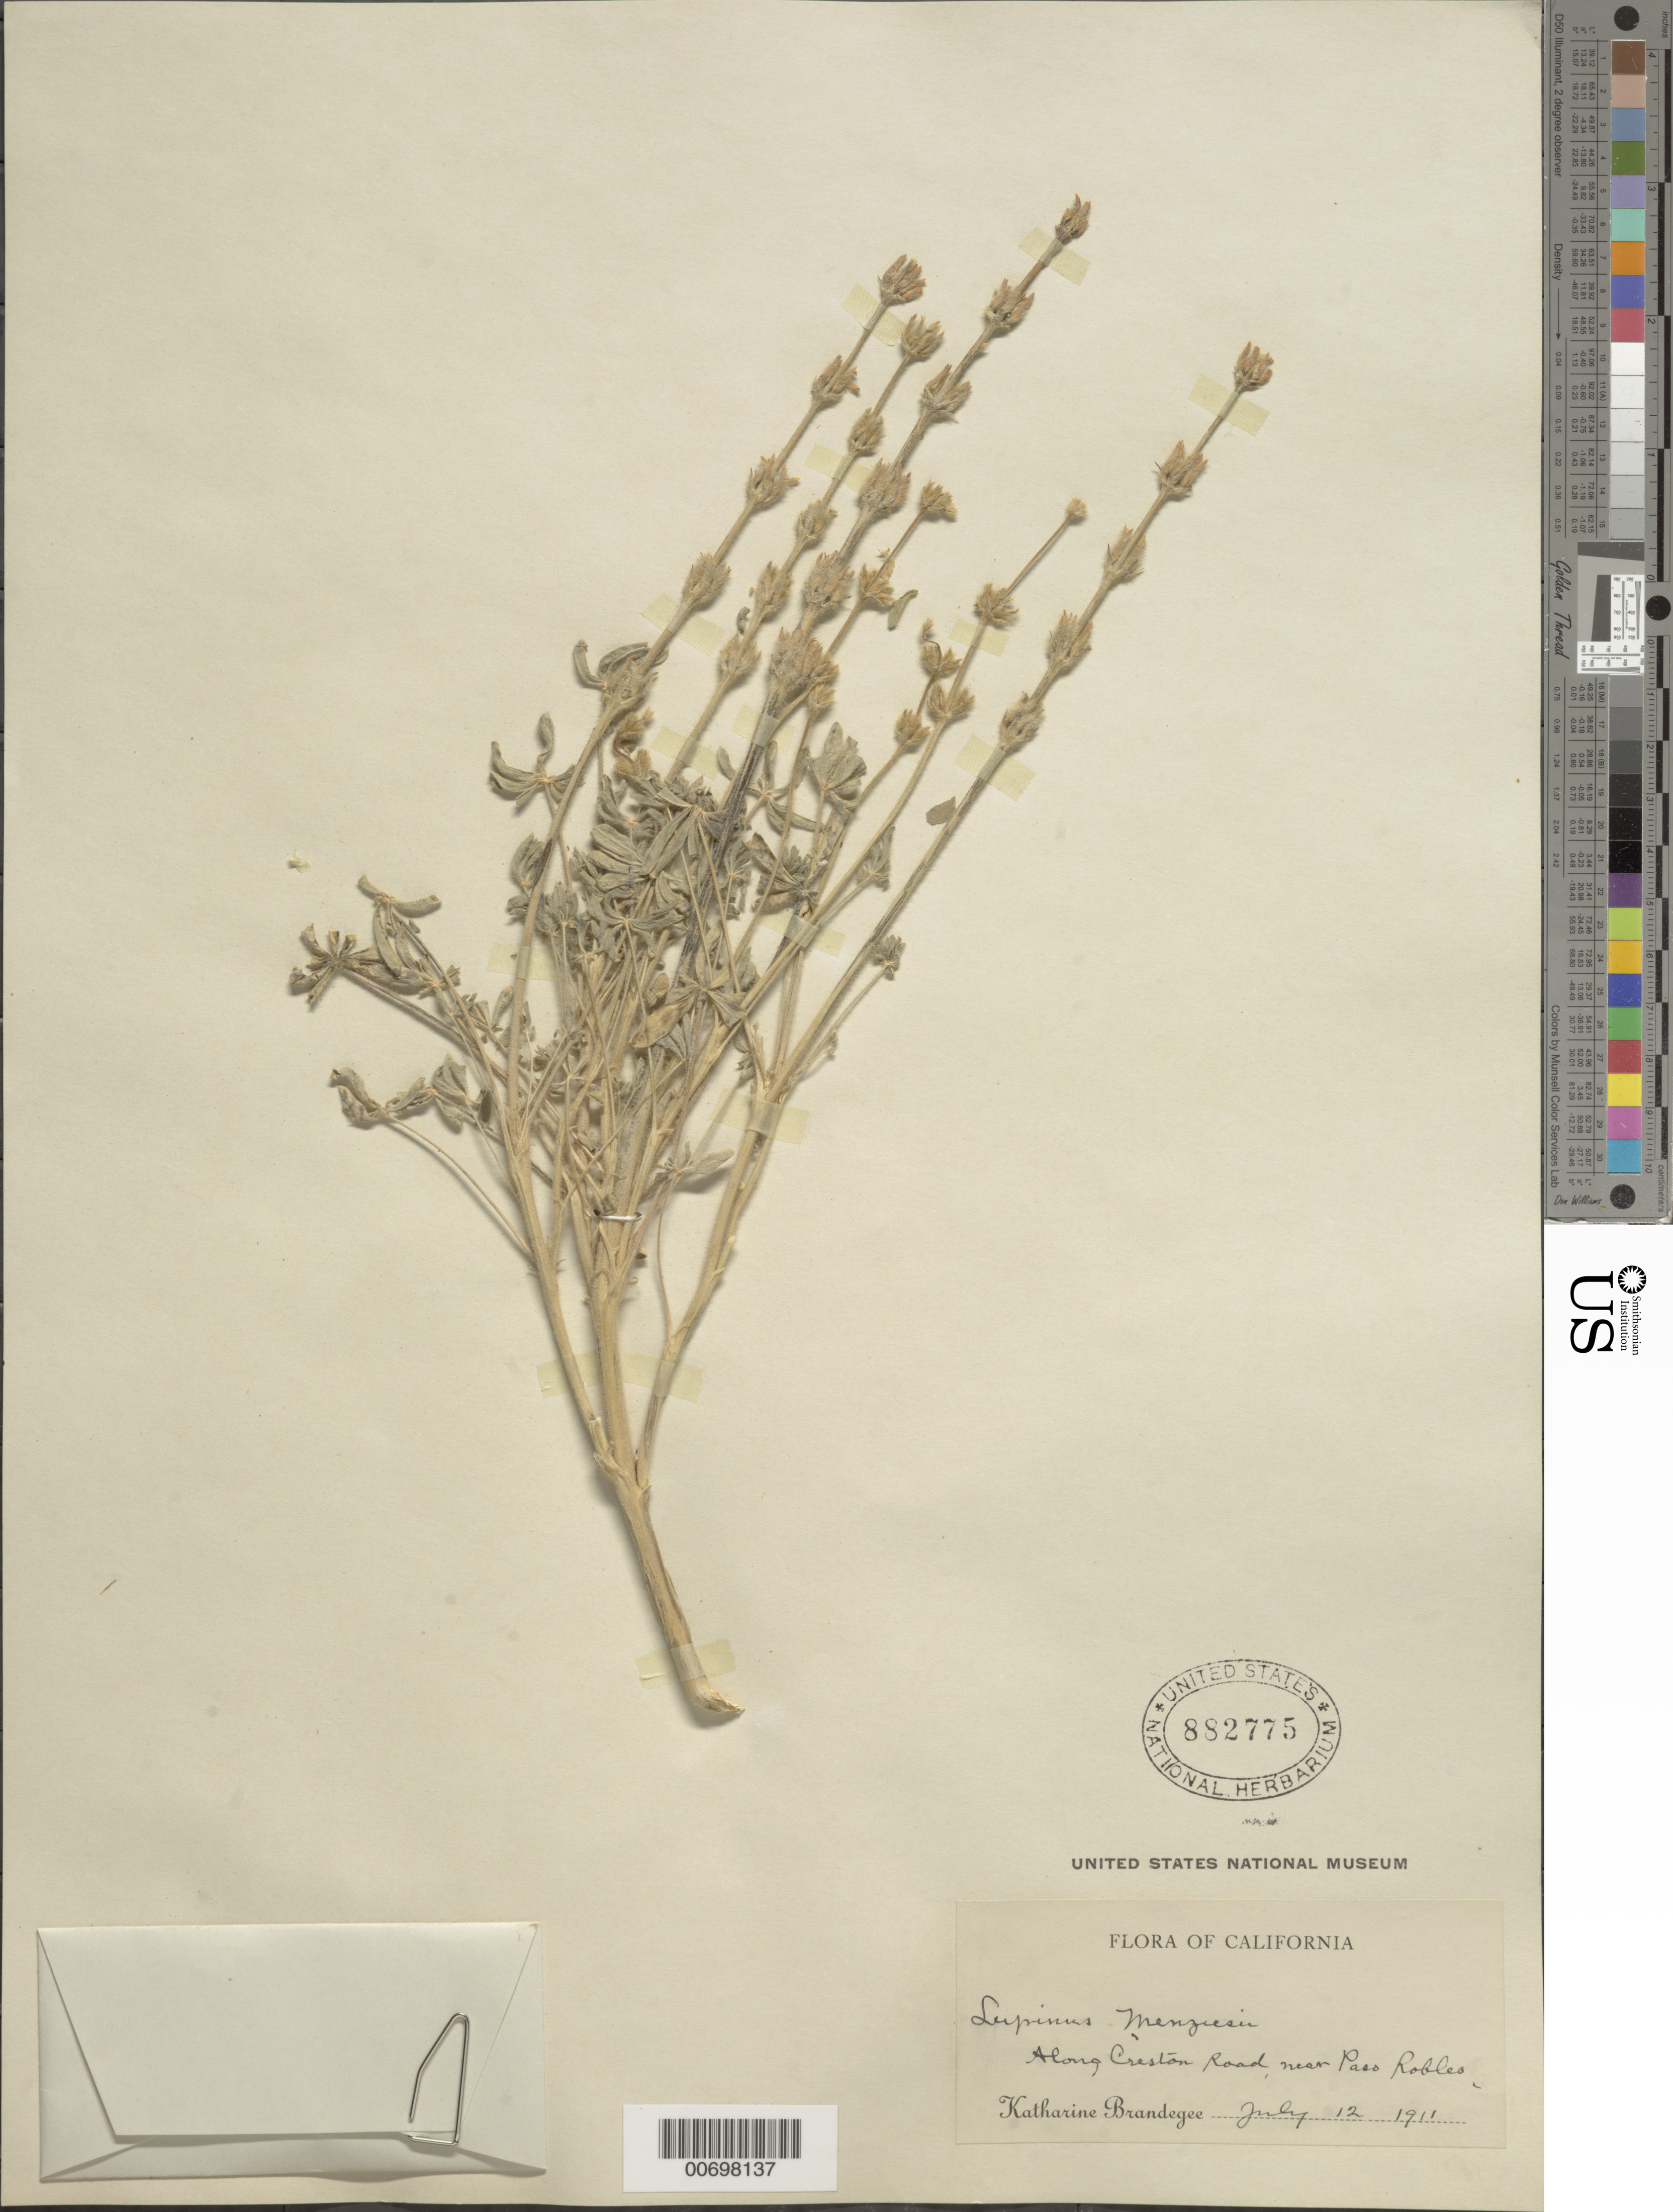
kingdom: Plantae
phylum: Tracheophyta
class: Magnoliopsida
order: Fabales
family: Fabaceae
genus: Lupinus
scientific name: Lupinus densiflorus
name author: Benth.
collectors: M. K. Brandegee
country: United States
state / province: California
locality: Along Creston Road, near Pass Robles.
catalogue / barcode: US 882775